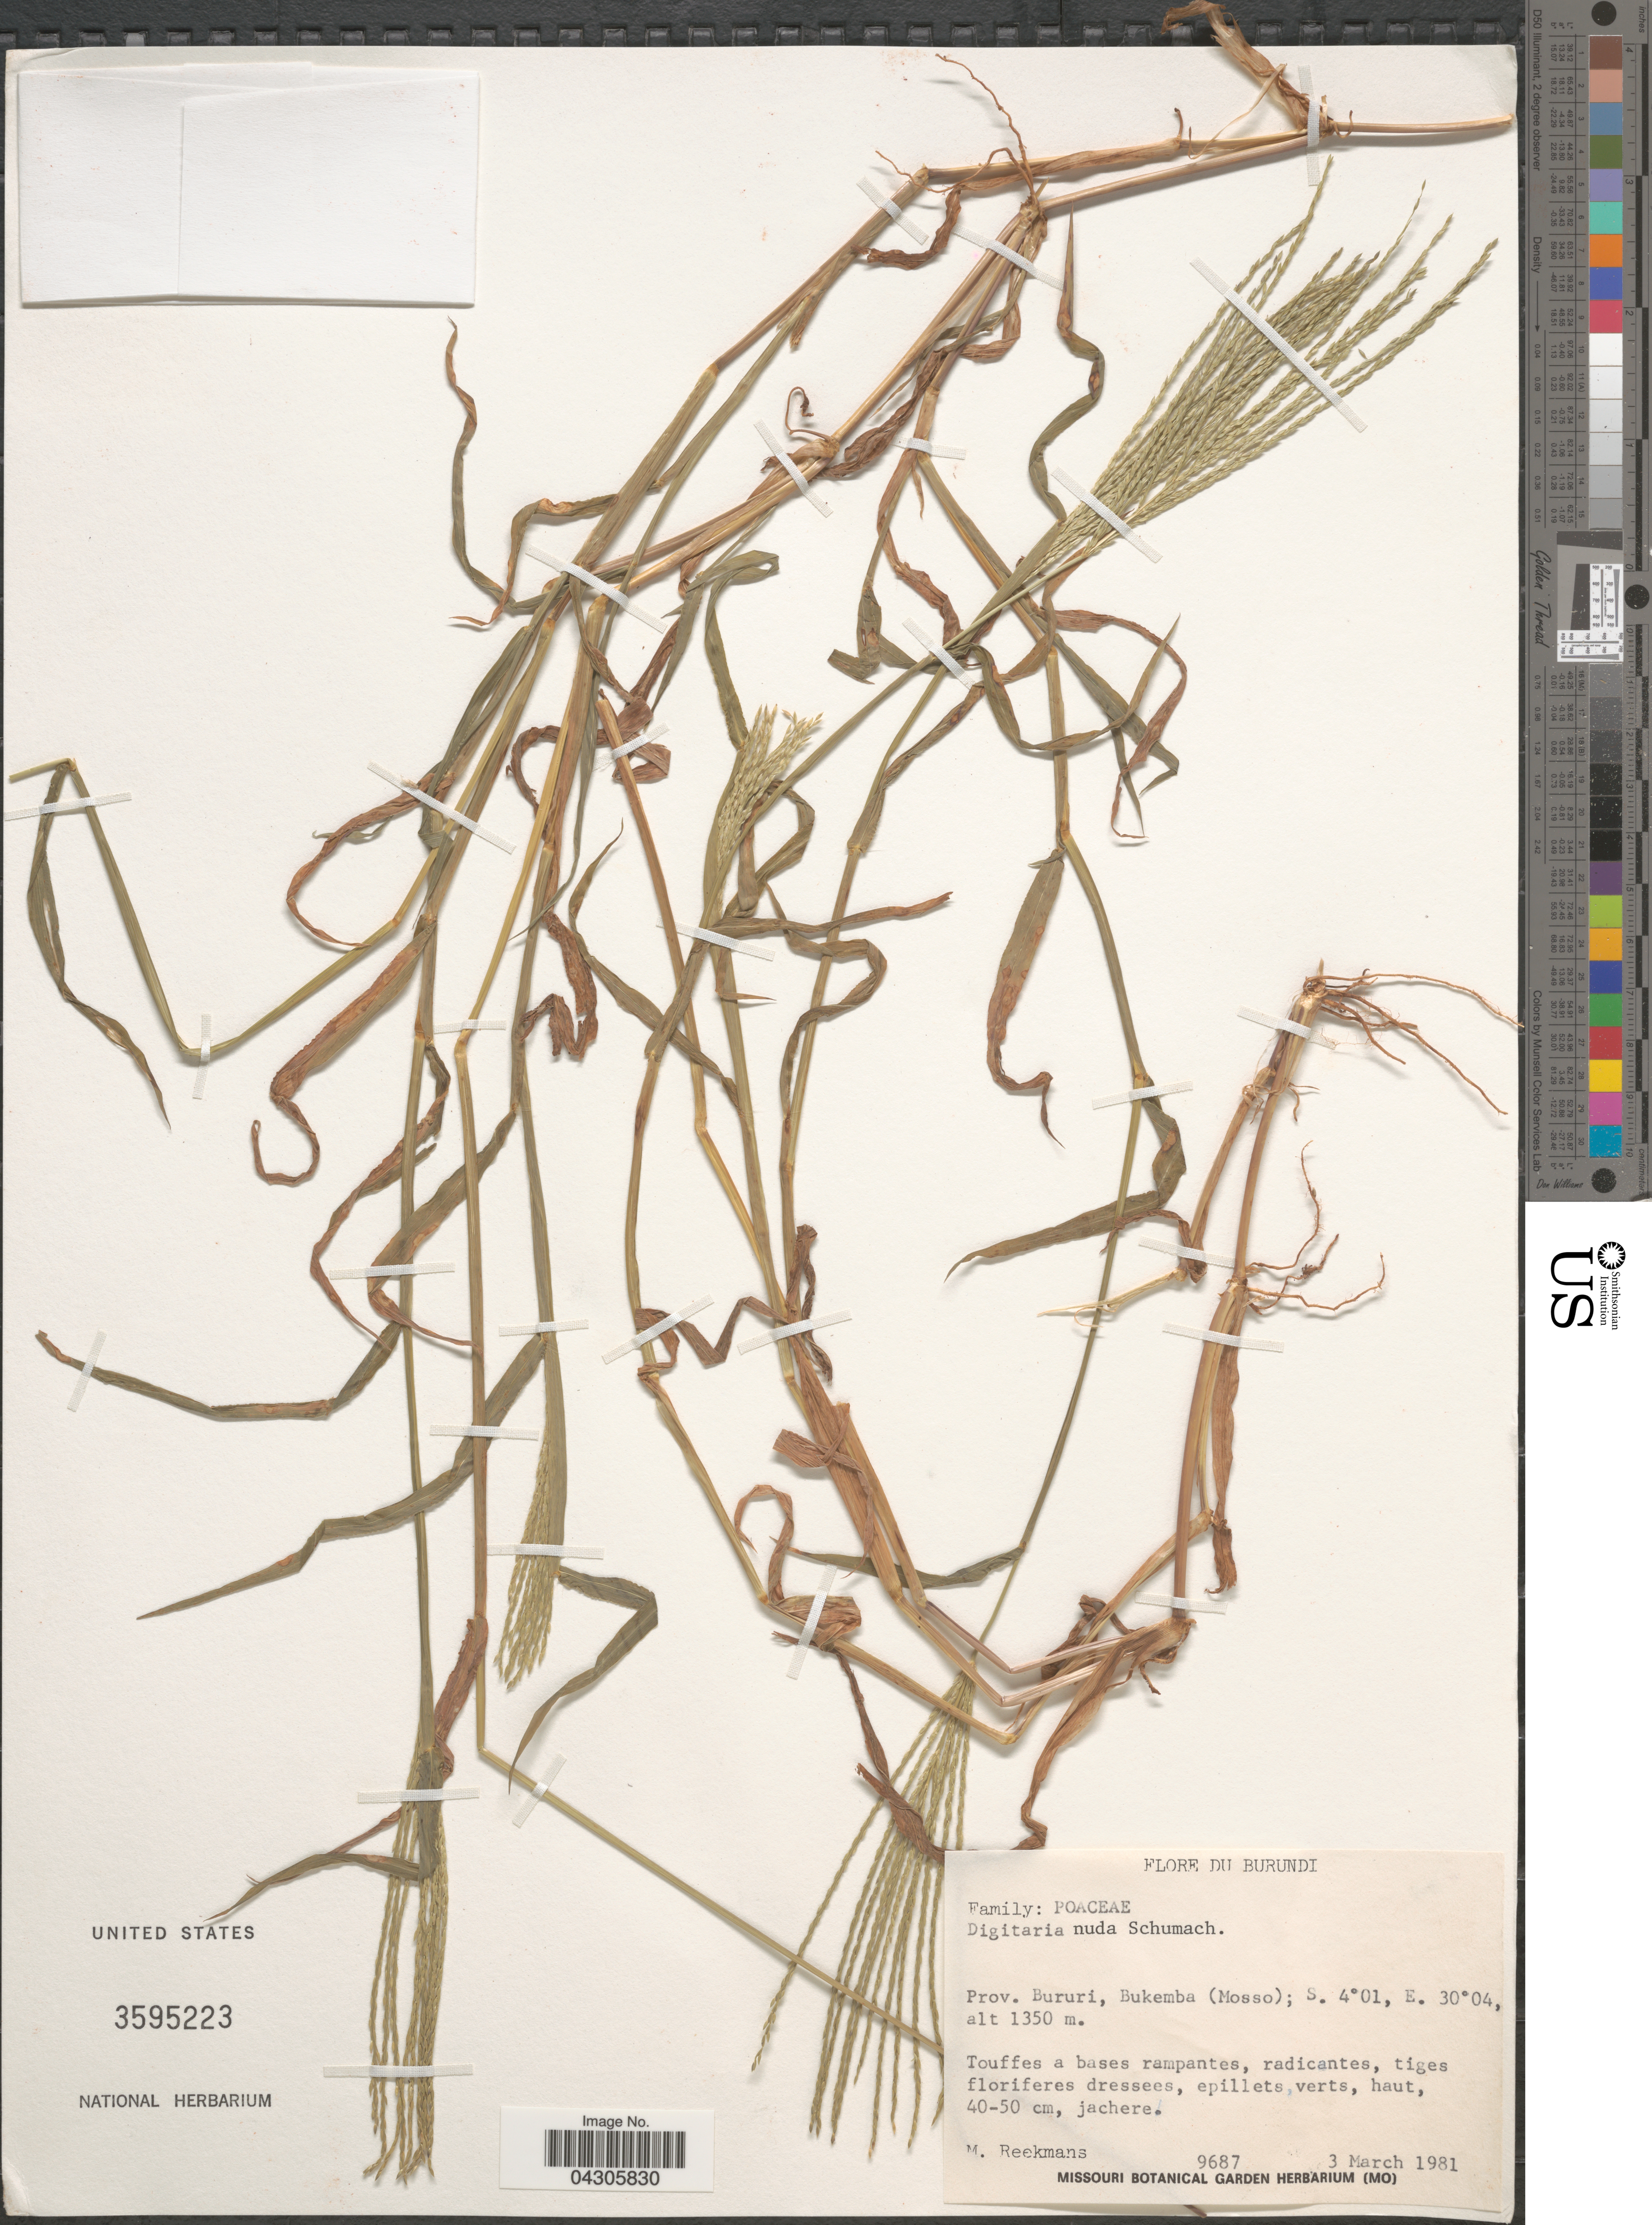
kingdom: Plantae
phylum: Tracheophyta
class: Liliopsida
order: Poales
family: Poaceae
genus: Digitaria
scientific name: Digitaria nuda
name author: Schumach.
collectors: M. Reekmans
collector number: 9687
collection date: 1981-03-03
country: Burundi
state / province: Bururi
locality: Kukemba (Mosso).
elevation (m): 1350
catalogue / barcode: US 3595223